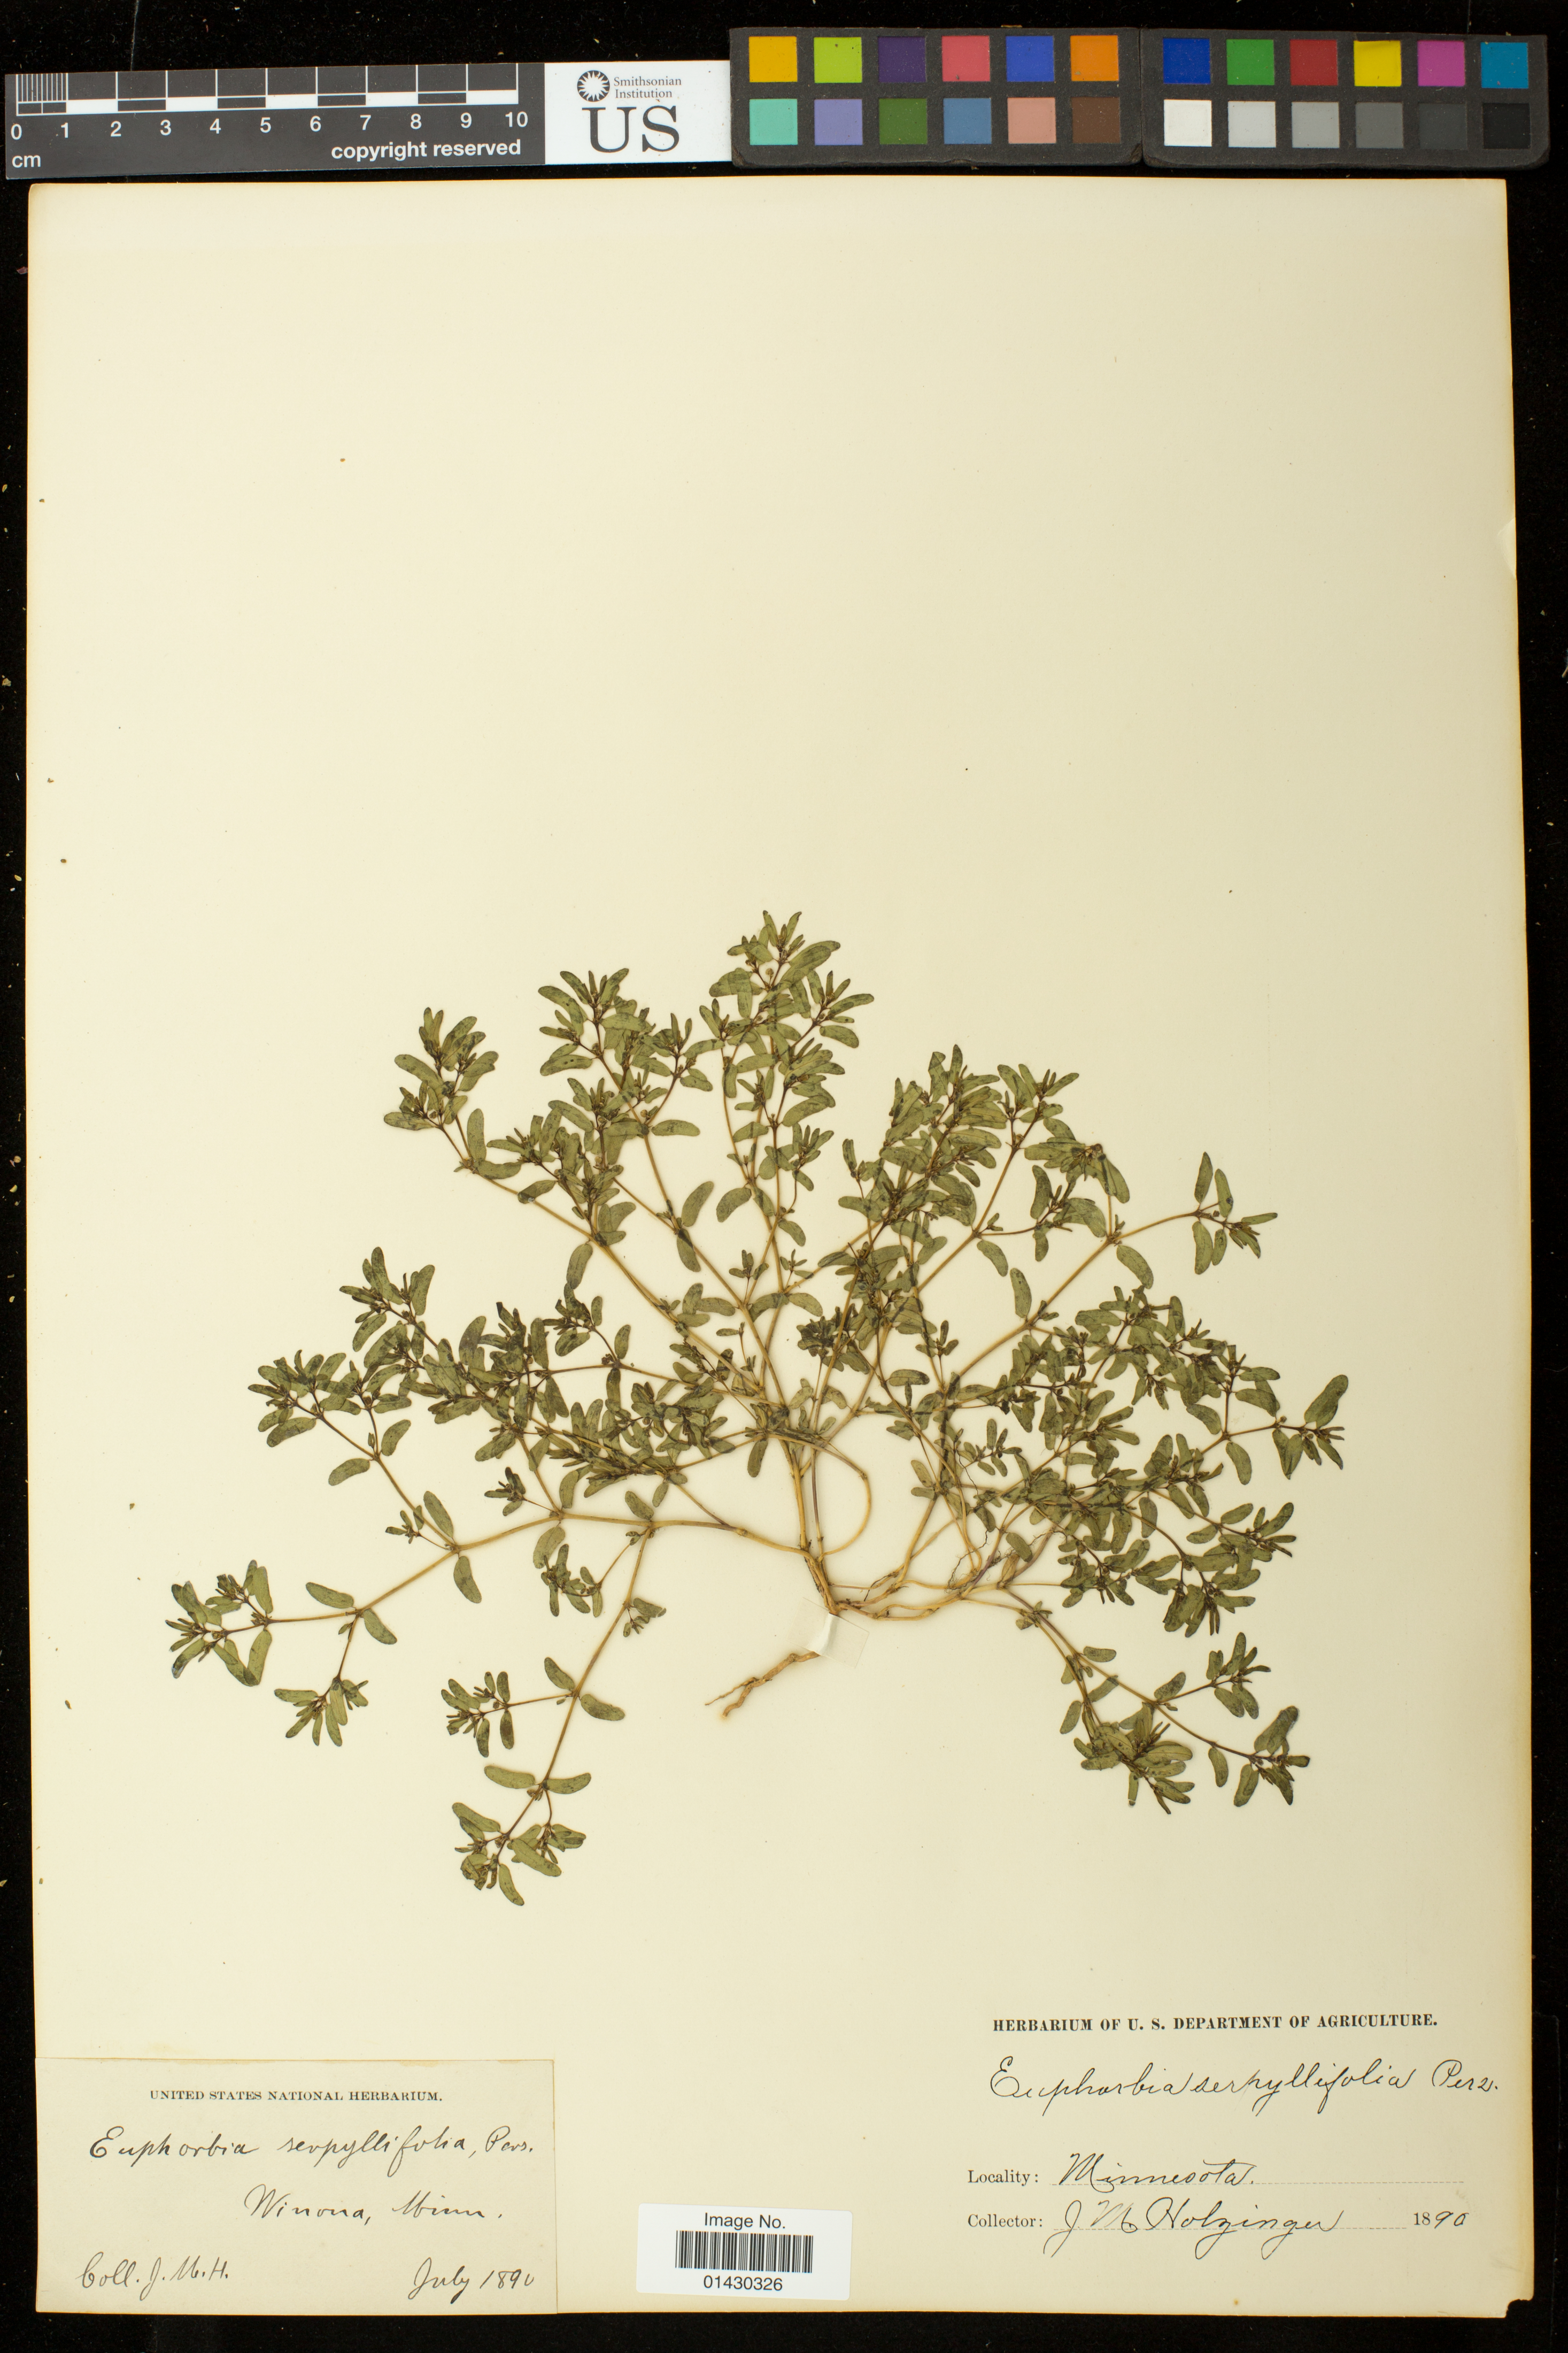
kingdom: Plantae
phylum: Tracheophyta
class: Magnoliopsida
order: Malpighiales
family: Euphorbiaceae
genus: Euphorbia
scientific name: Euphorbia serpillifolia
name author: Pers.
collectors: J. M. Holzinger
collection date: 1890-07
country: United States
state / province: Minnesota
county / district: Winona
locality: Winona